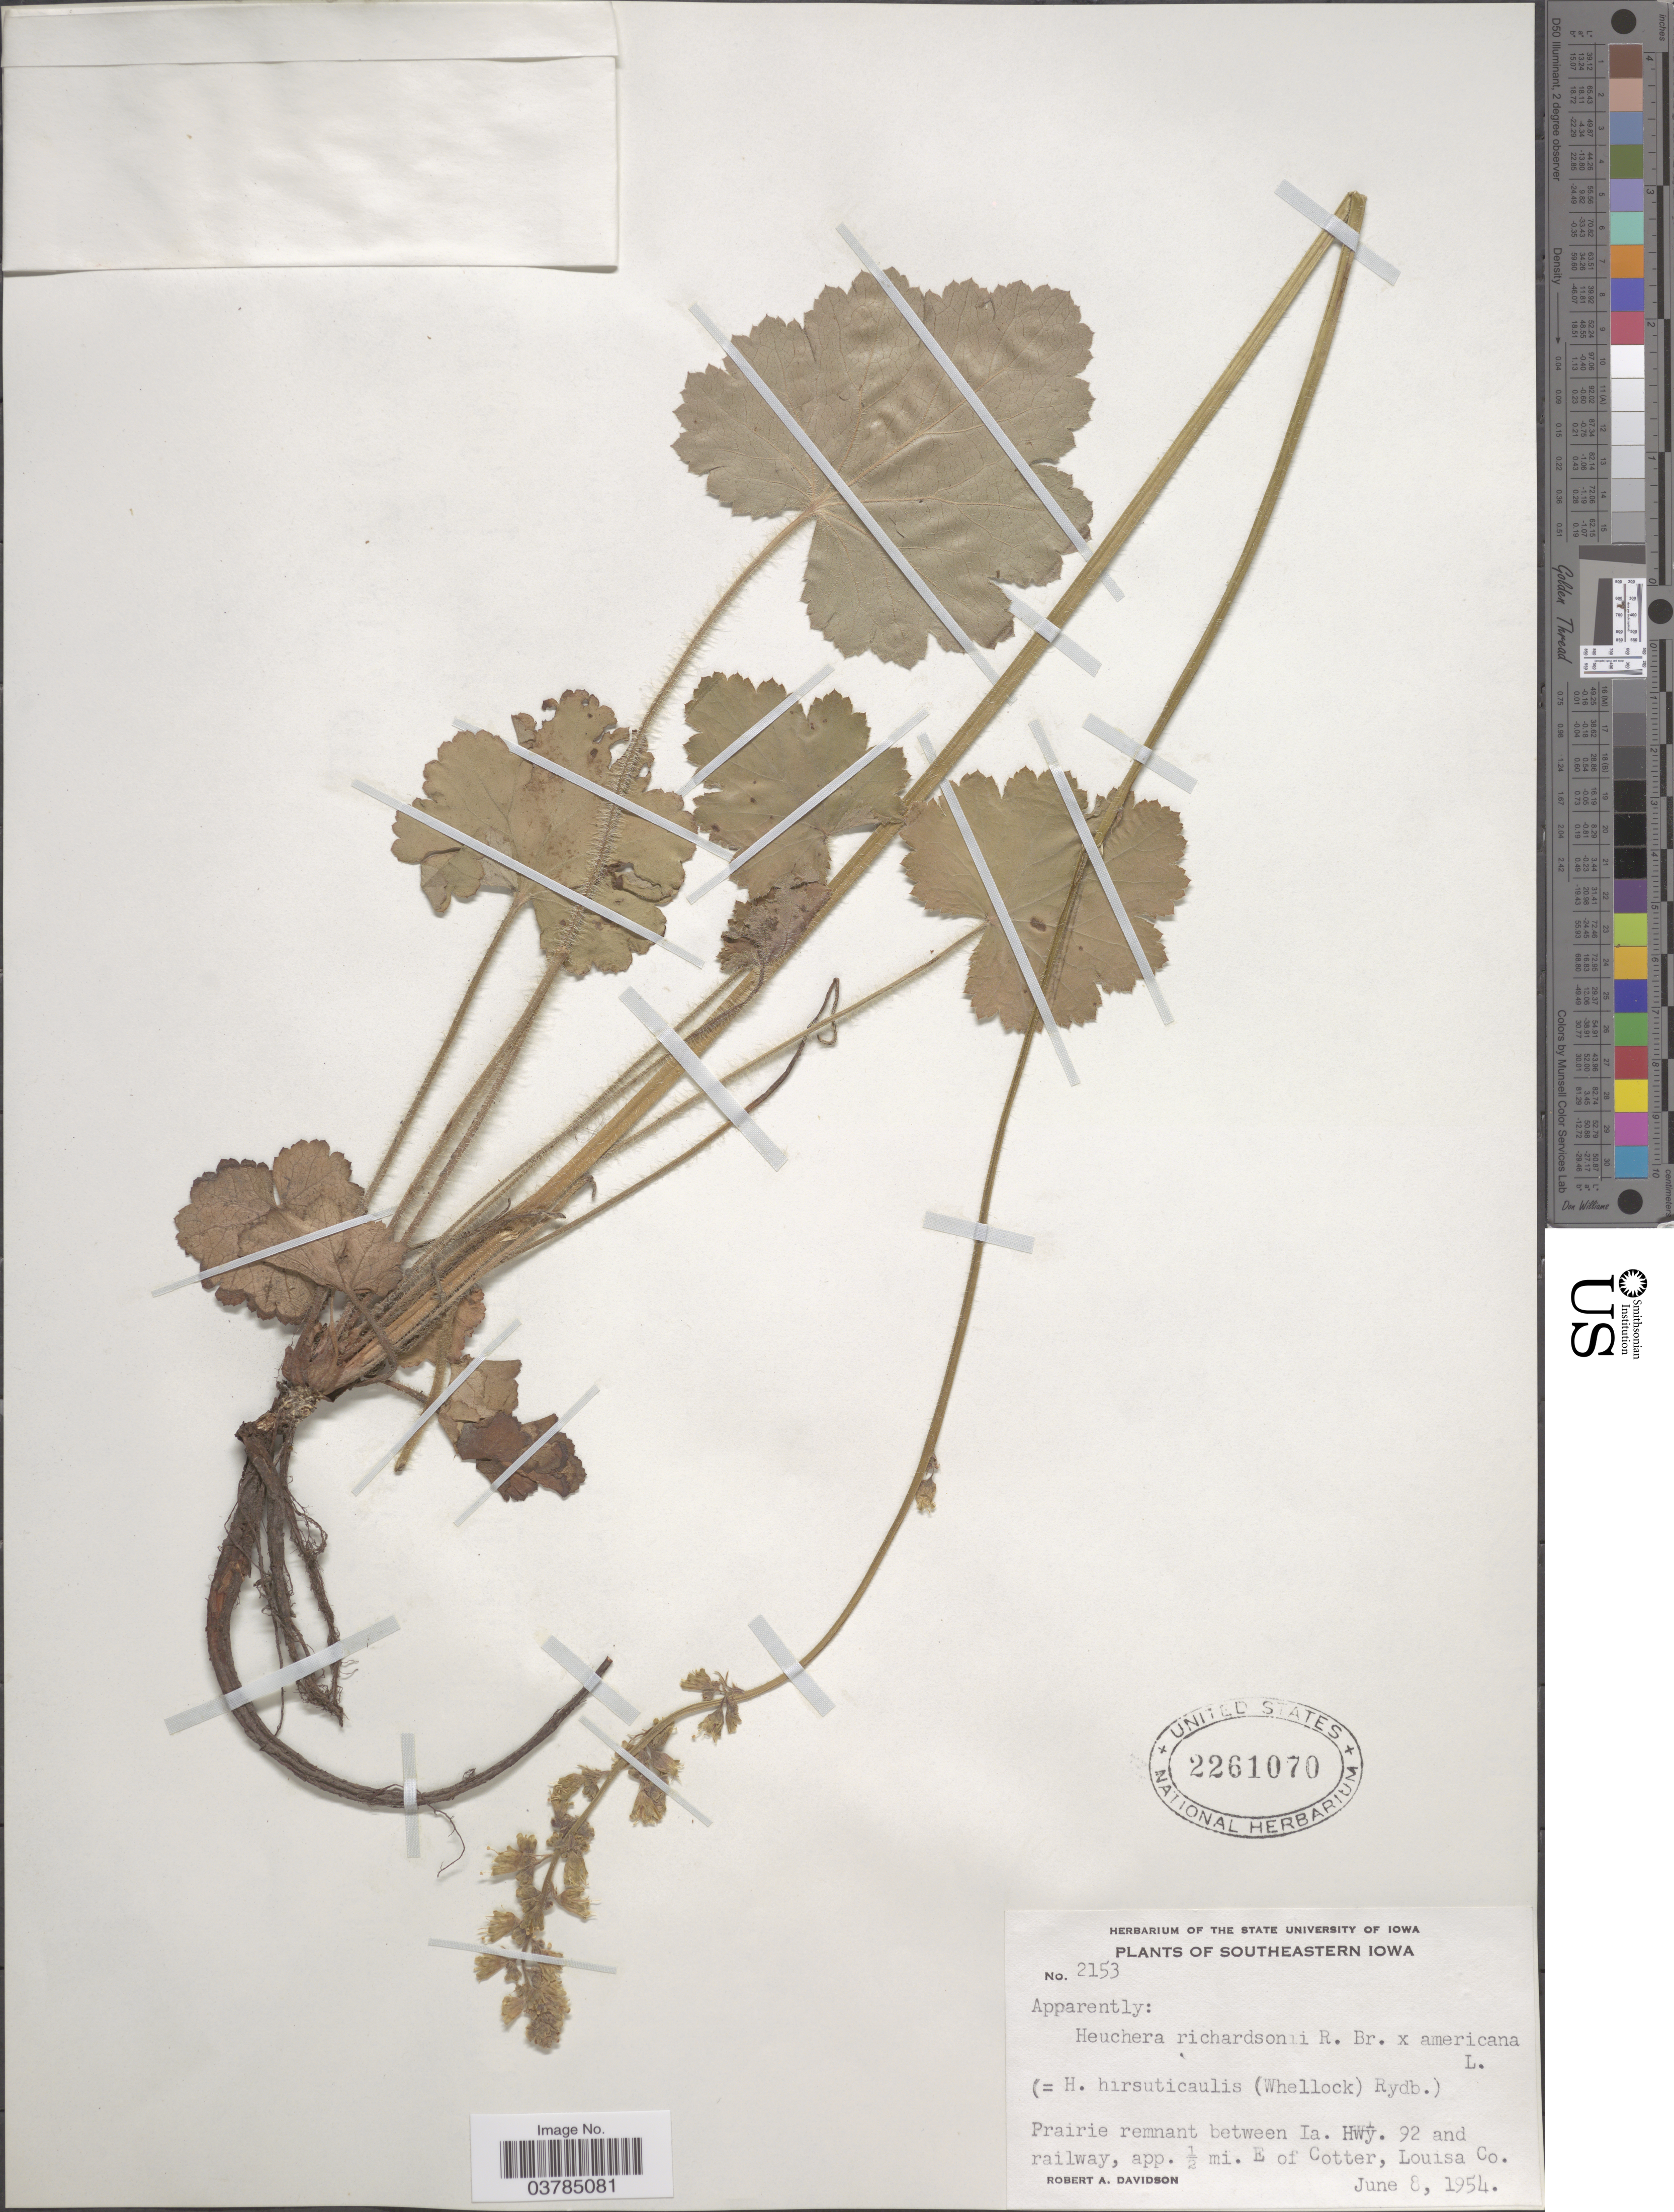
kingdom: Plantae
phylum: Tracheophyta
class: Magnoliopsida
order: Saxifragales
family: Saxifragaceae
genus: Heuchera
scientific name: Heuchera richardsonii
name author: R. Br.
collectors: R. A. Davidson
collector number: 2153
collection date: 1954-06-08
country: United States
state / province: Iowa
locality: Southeastern Iowa. Prairie remnant between Ia. Hwy. 92 and railway, app. 1/2 mi. E of Cotter, Louisa Co.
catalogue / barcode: US 2261070